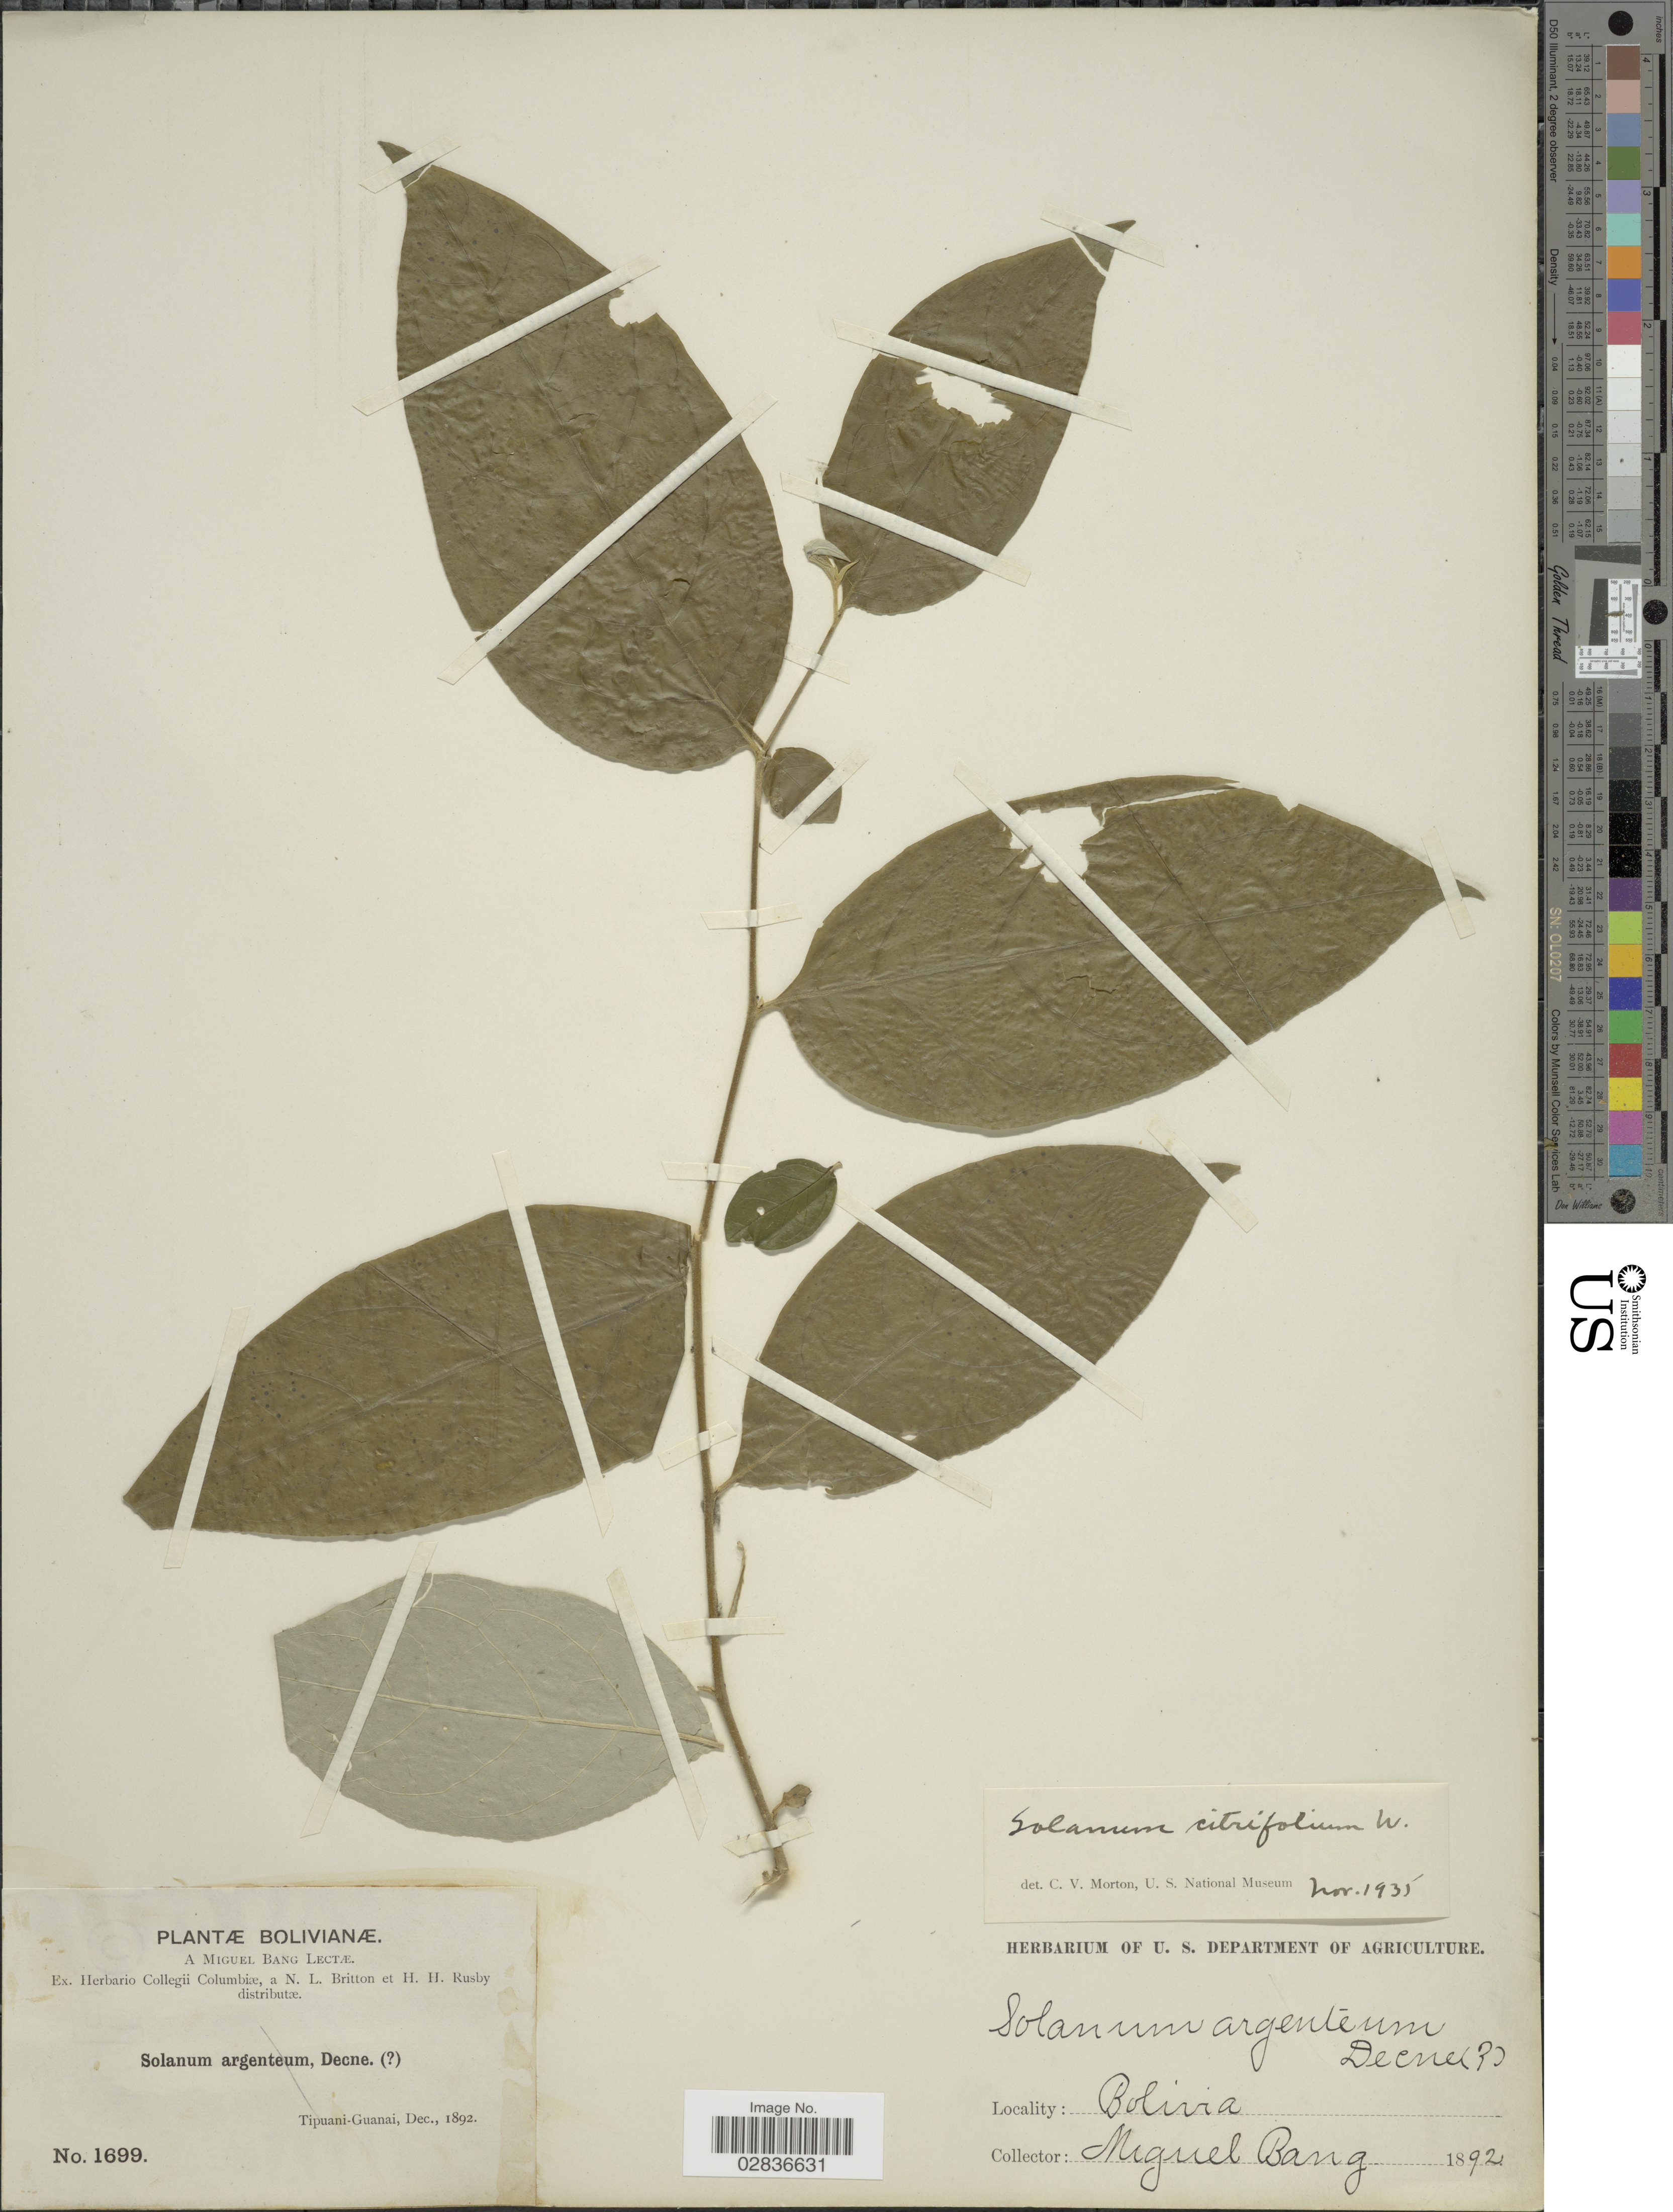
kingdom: Plantae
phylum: Tracheophyta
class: Magnoliopsida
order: Solanales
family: Solanaceae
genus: Solanum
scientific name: Solanum schlechtendalianum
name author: Walp.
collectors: M. Bang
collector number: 1699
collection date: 1892-12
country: Bolivia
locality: Tipuani-Guanai.